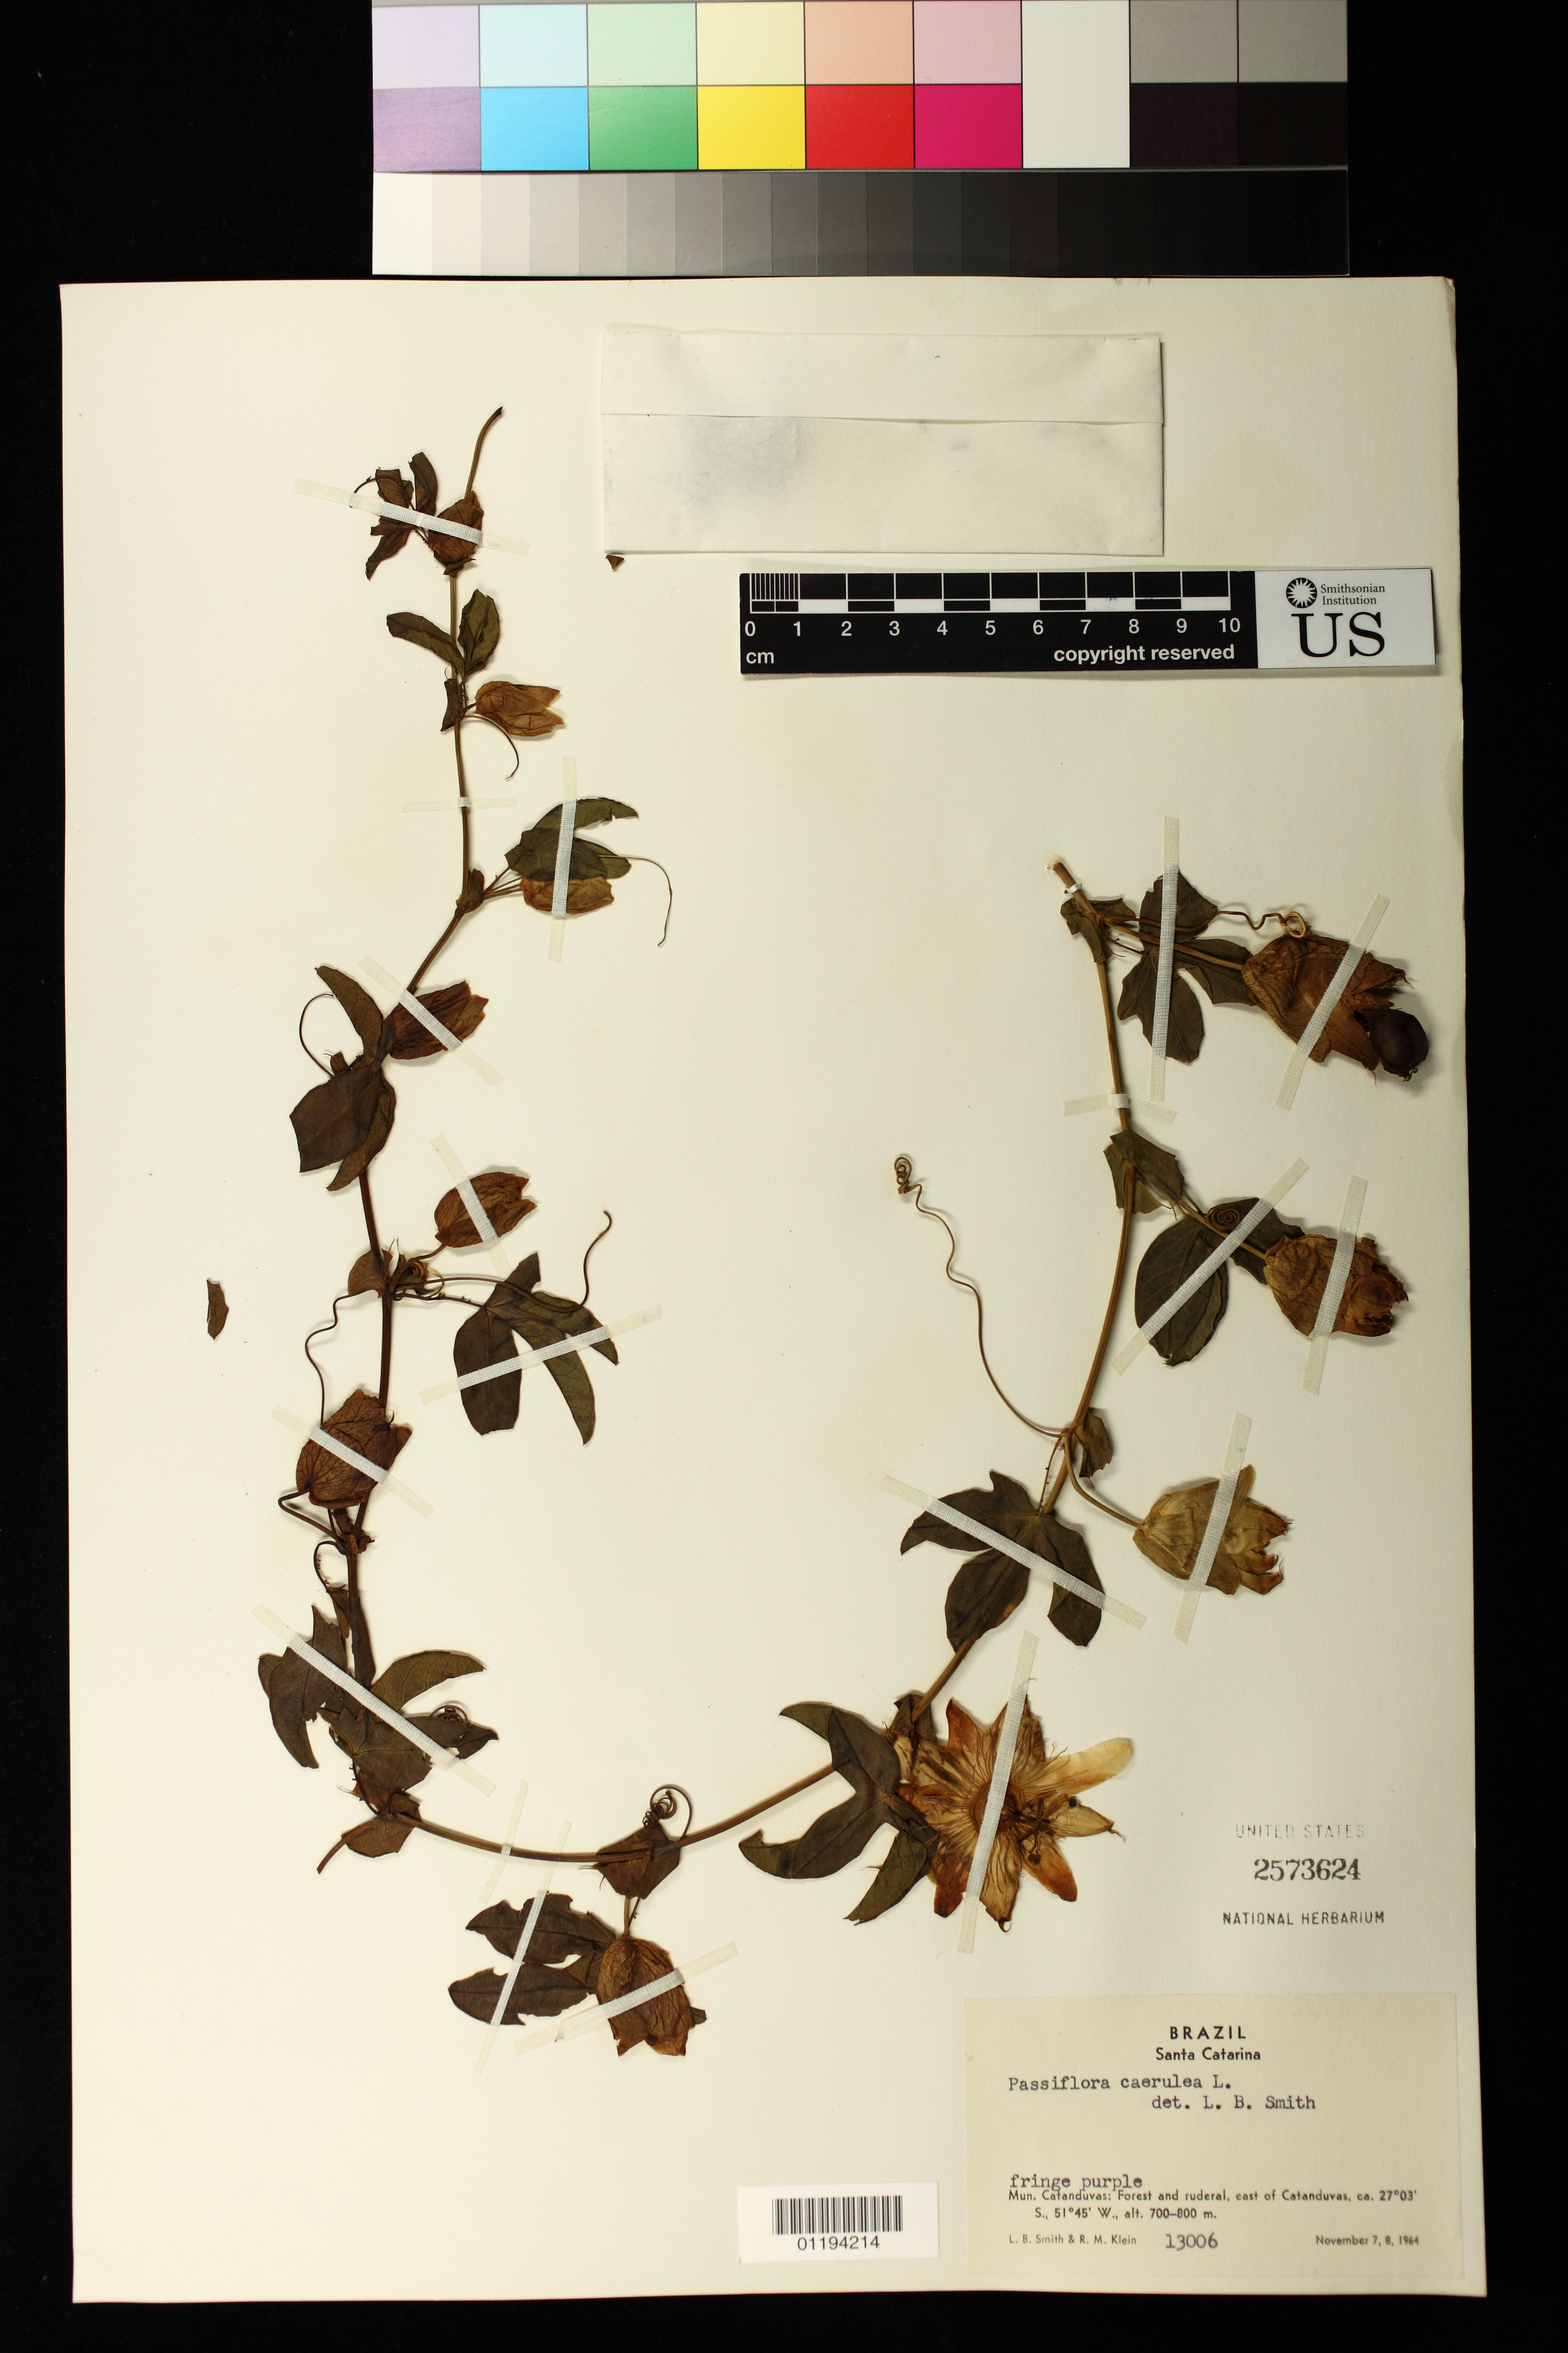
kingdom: Plantae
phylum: Tracheophyta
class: Magnoliopsida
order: Malpighiales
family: Passifloraceae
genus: Passiflora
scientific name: Passiflora caerulea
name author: L.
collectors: L. Smith & R. M. Klein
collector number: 13006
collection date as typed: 1964 Nov 07 1964 Nov 08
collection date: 1964-11-07/1964-11-08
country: Brazil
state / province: Santa Catarina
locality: Mun. Catanduvas: East of Catanduvas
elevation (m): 700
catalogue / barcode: US 2573624